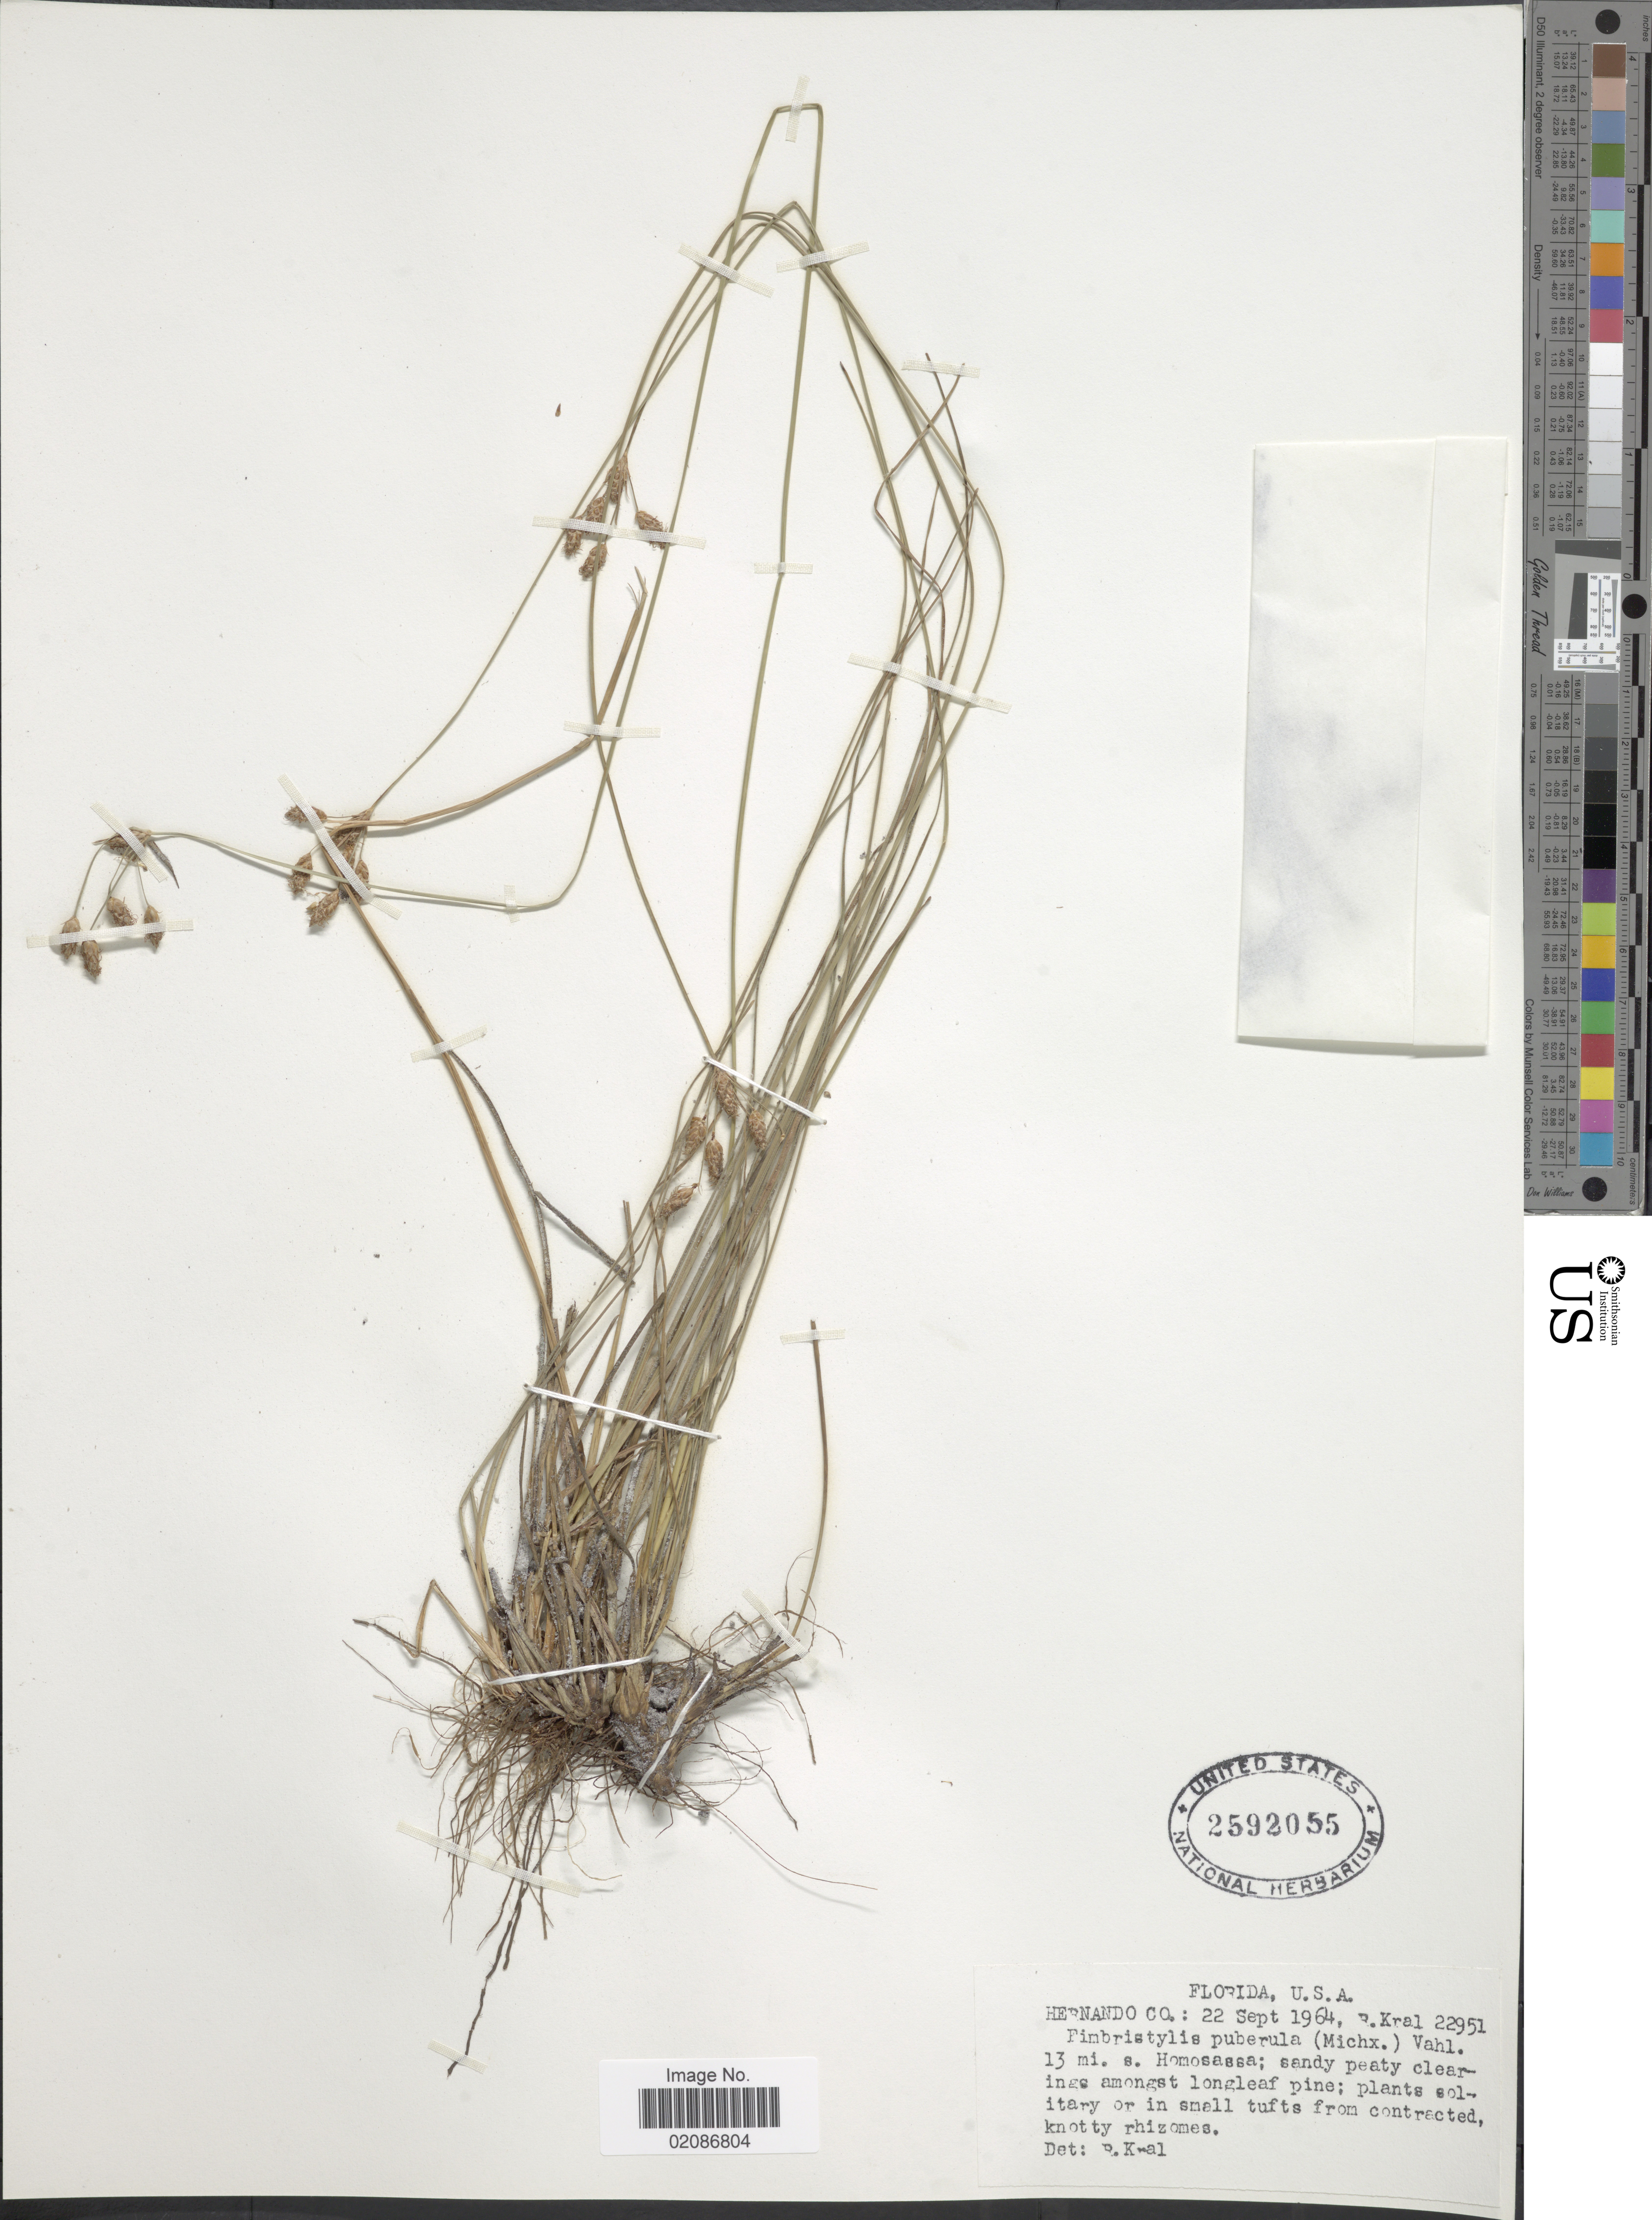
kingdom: Plantae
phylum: Tracheophyta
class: Liliopsida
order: Poales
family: Cyperaceae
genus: Fimbristylis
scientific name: Fimbristylis puberula var. puberula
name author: (Michx.) Vahl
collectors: R. Kral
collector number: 22951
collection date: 1964-09-22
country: United States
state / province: Florida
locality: Hernando Co.:13 mi. s. Homosassa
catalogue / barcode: US 2592055